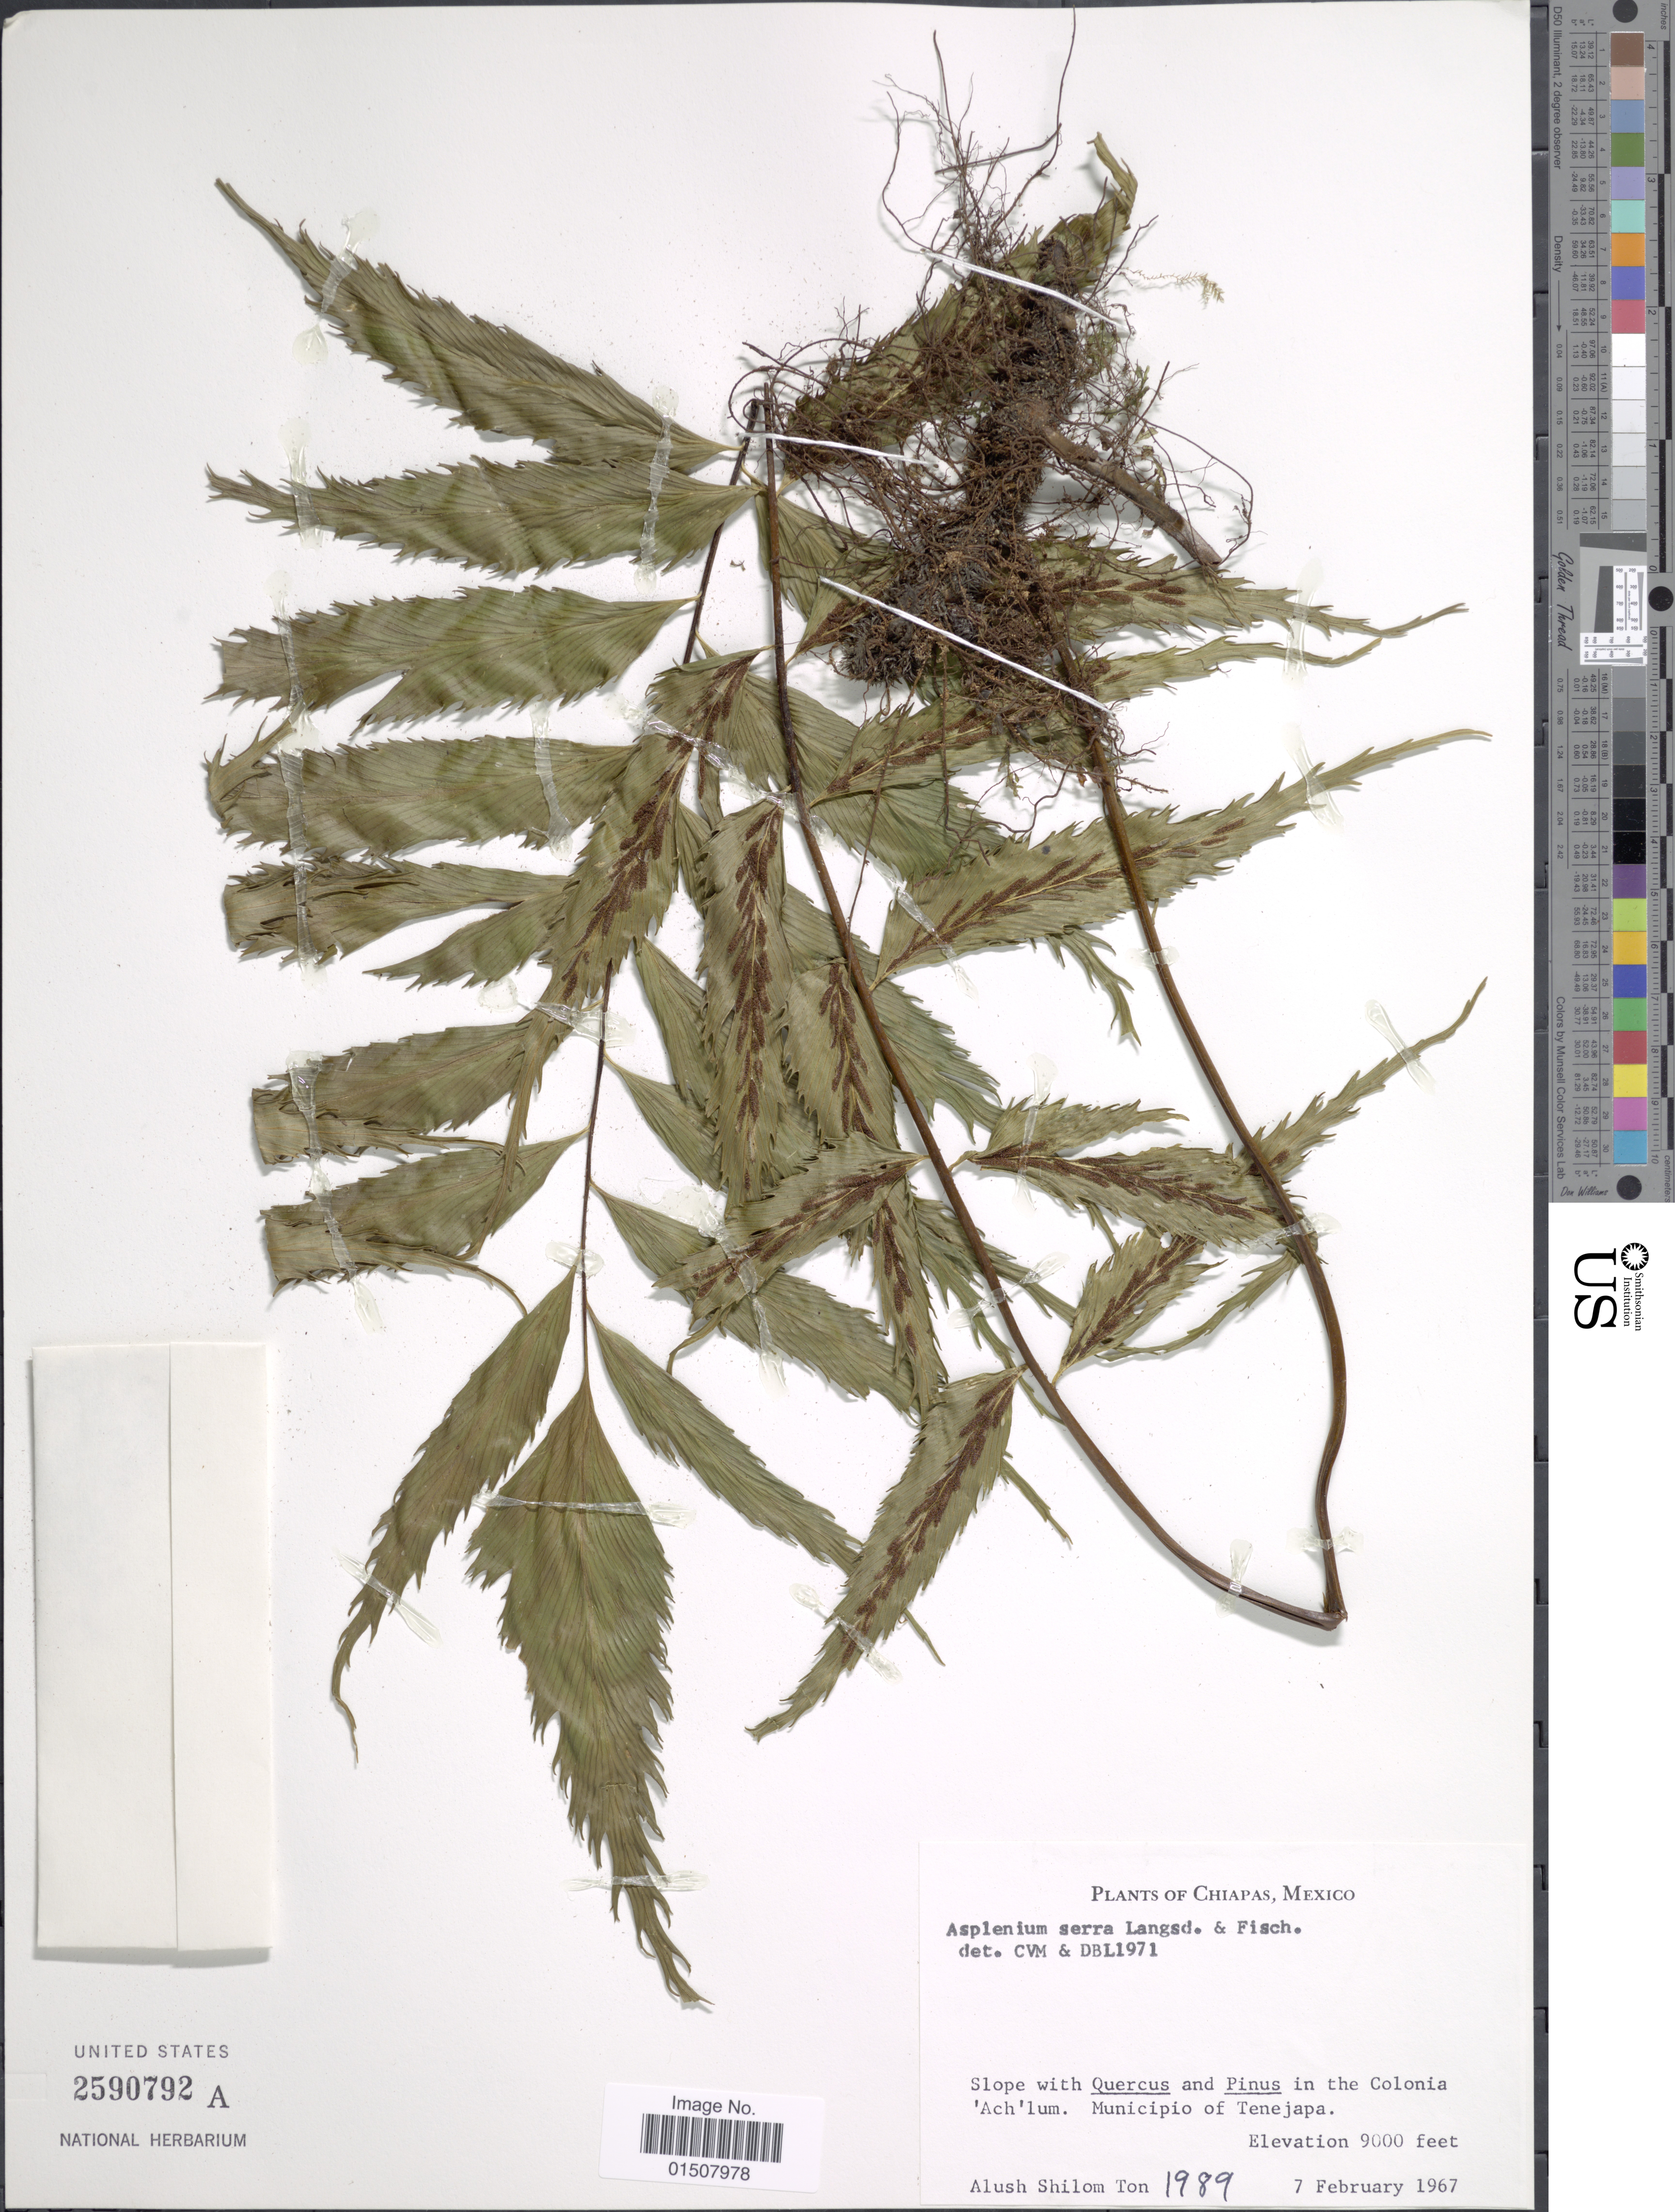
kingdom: Plantae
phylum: Tracheophyta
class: Polypodiopsida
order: Polypodiales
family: Aspleniaceae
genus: Asplenium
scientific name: Asplenium serra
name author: Langsd. & Fisch.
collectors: A. M. Ton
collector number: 1989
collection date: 1967-02-07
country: Mexico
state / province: Chiapas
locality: In the Colonia 'Ach 'lum, Municipio de Tenejapa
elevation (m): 2743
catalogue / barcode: US 2590792A